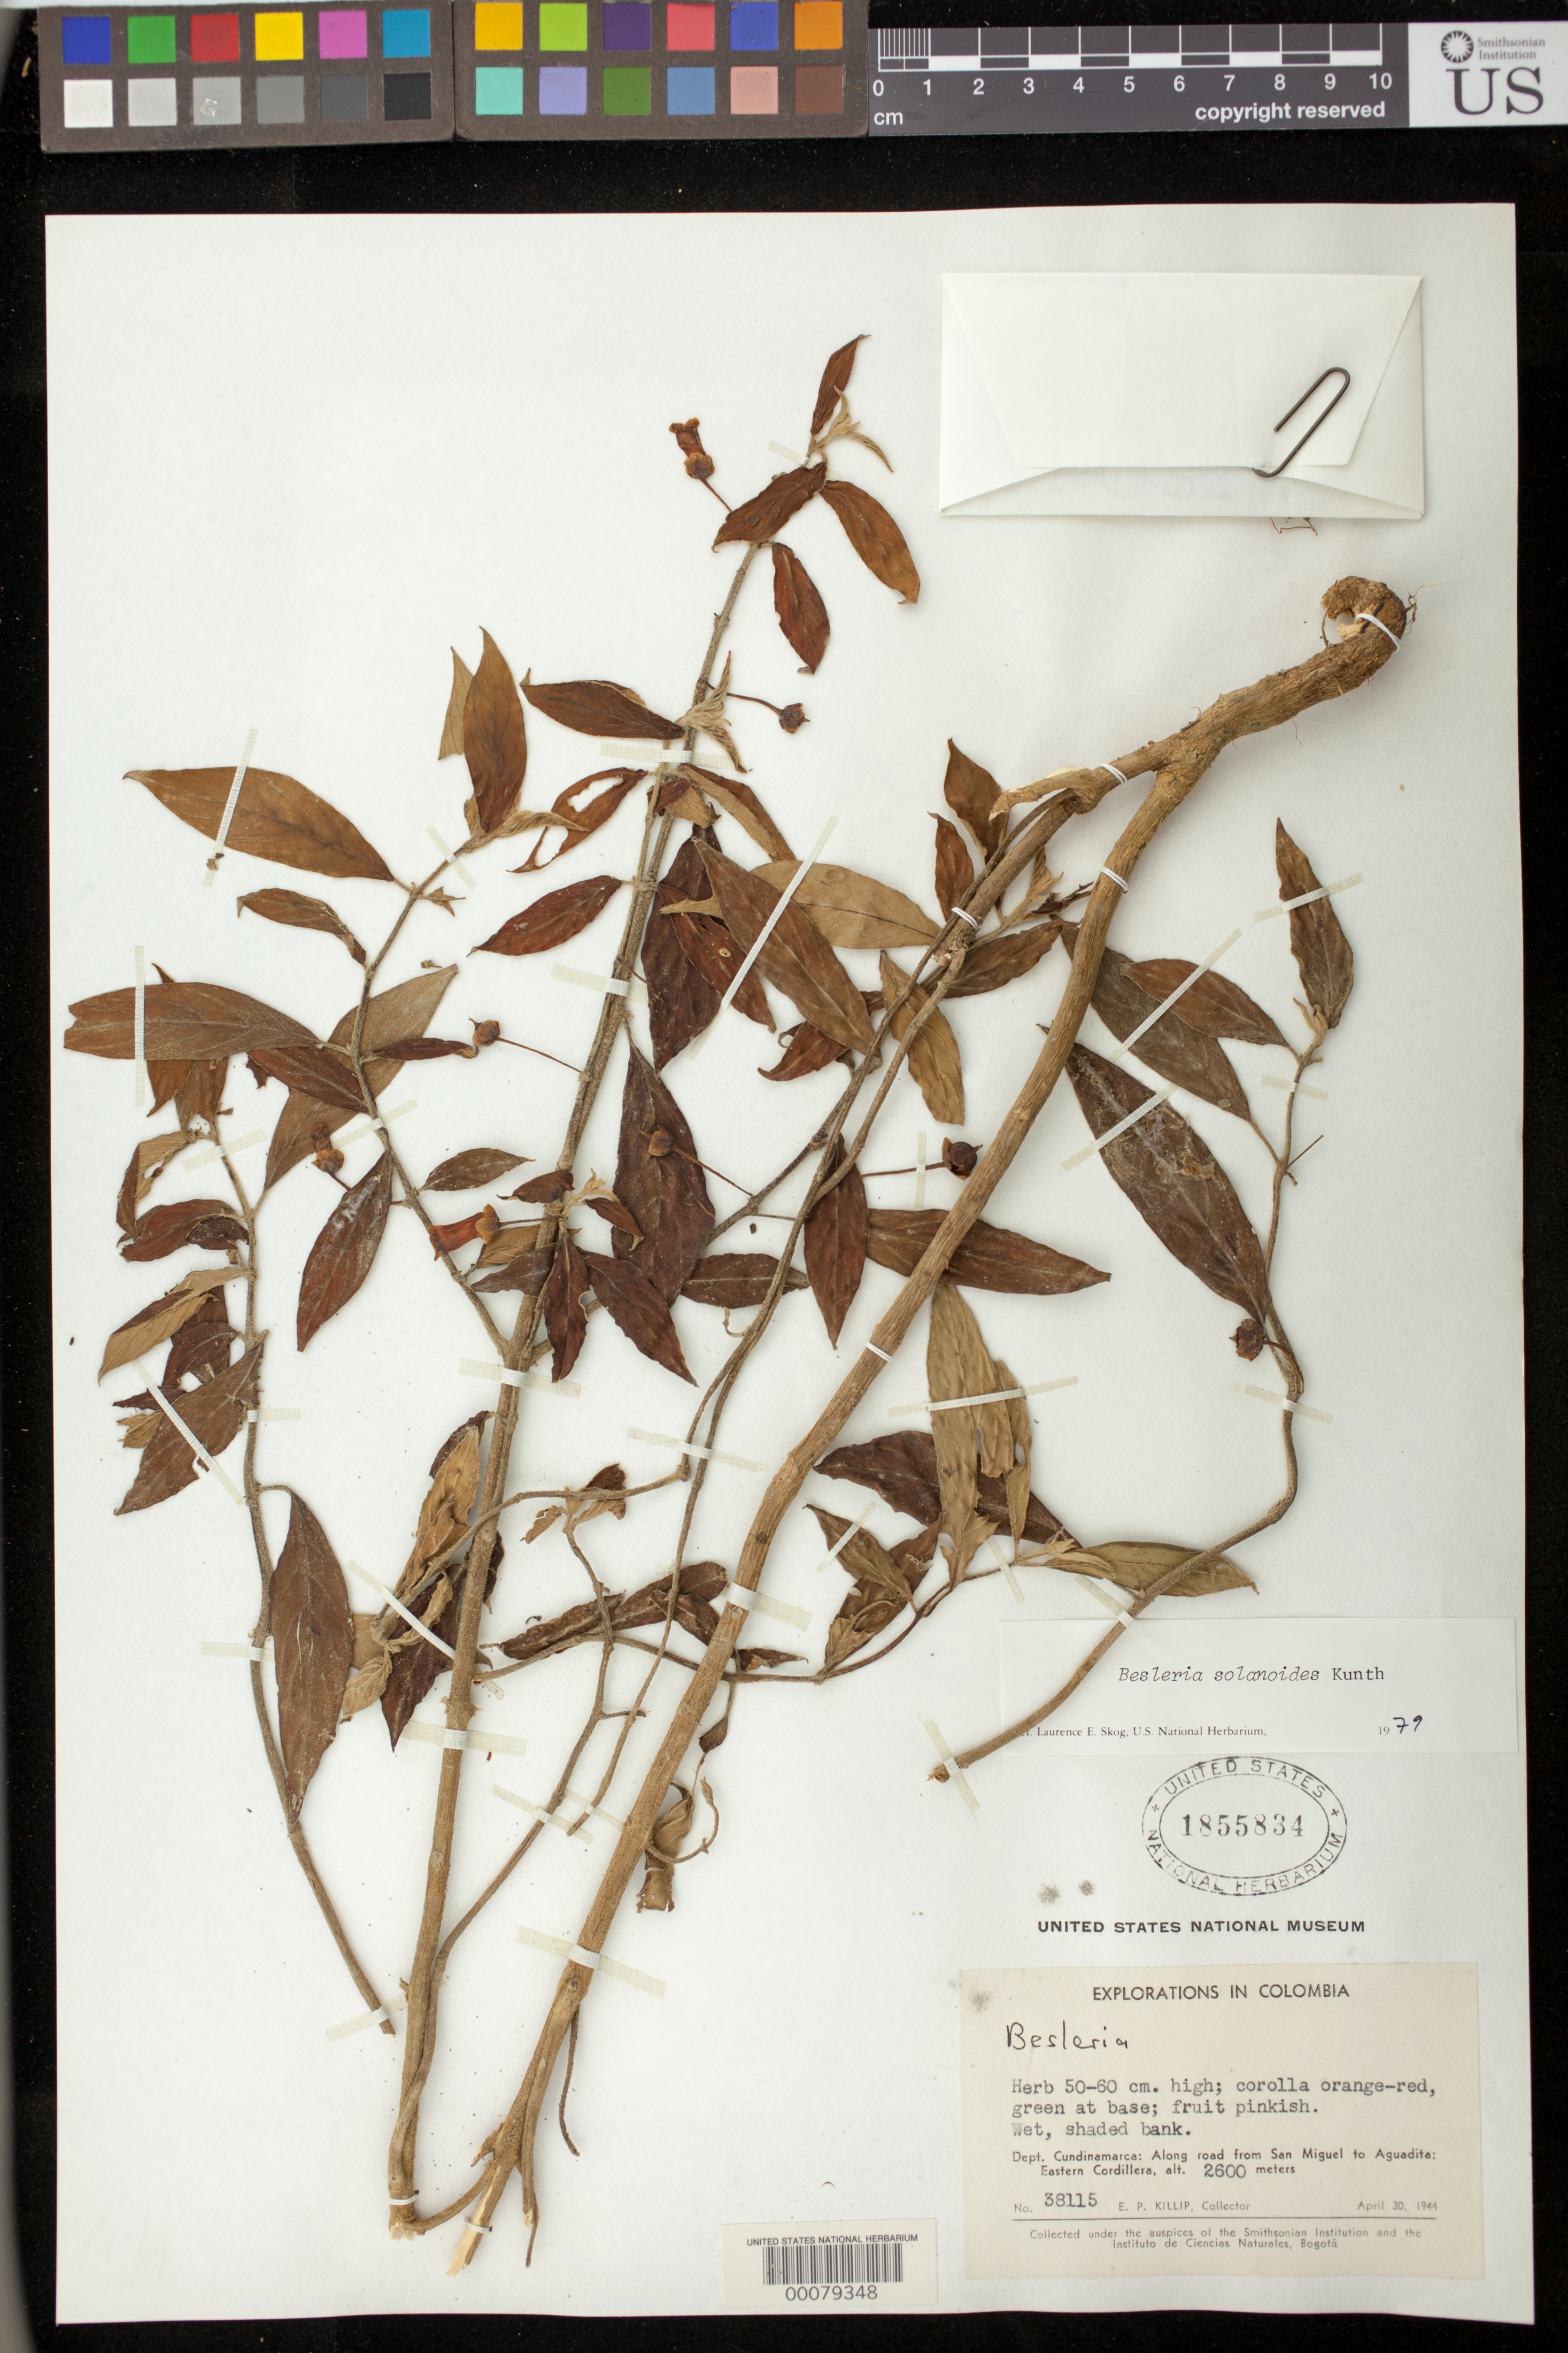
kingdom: Plantae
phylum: Tracheophyta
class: Magnoliopsida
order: Lamiales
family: Gesneriaceae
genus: Besleria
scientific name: Besleria solanoides var. solanoides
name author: Kunth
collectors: E. P. Killip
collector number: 38115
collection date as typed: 30 Apr 1944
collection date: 1944-04-30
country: Colombia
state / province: Cundinamarca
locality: Along road from San Miguel to Aguadita, eastern Cordillera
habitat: Wet, shaded bank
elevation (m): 2600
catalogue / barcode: US 1855834